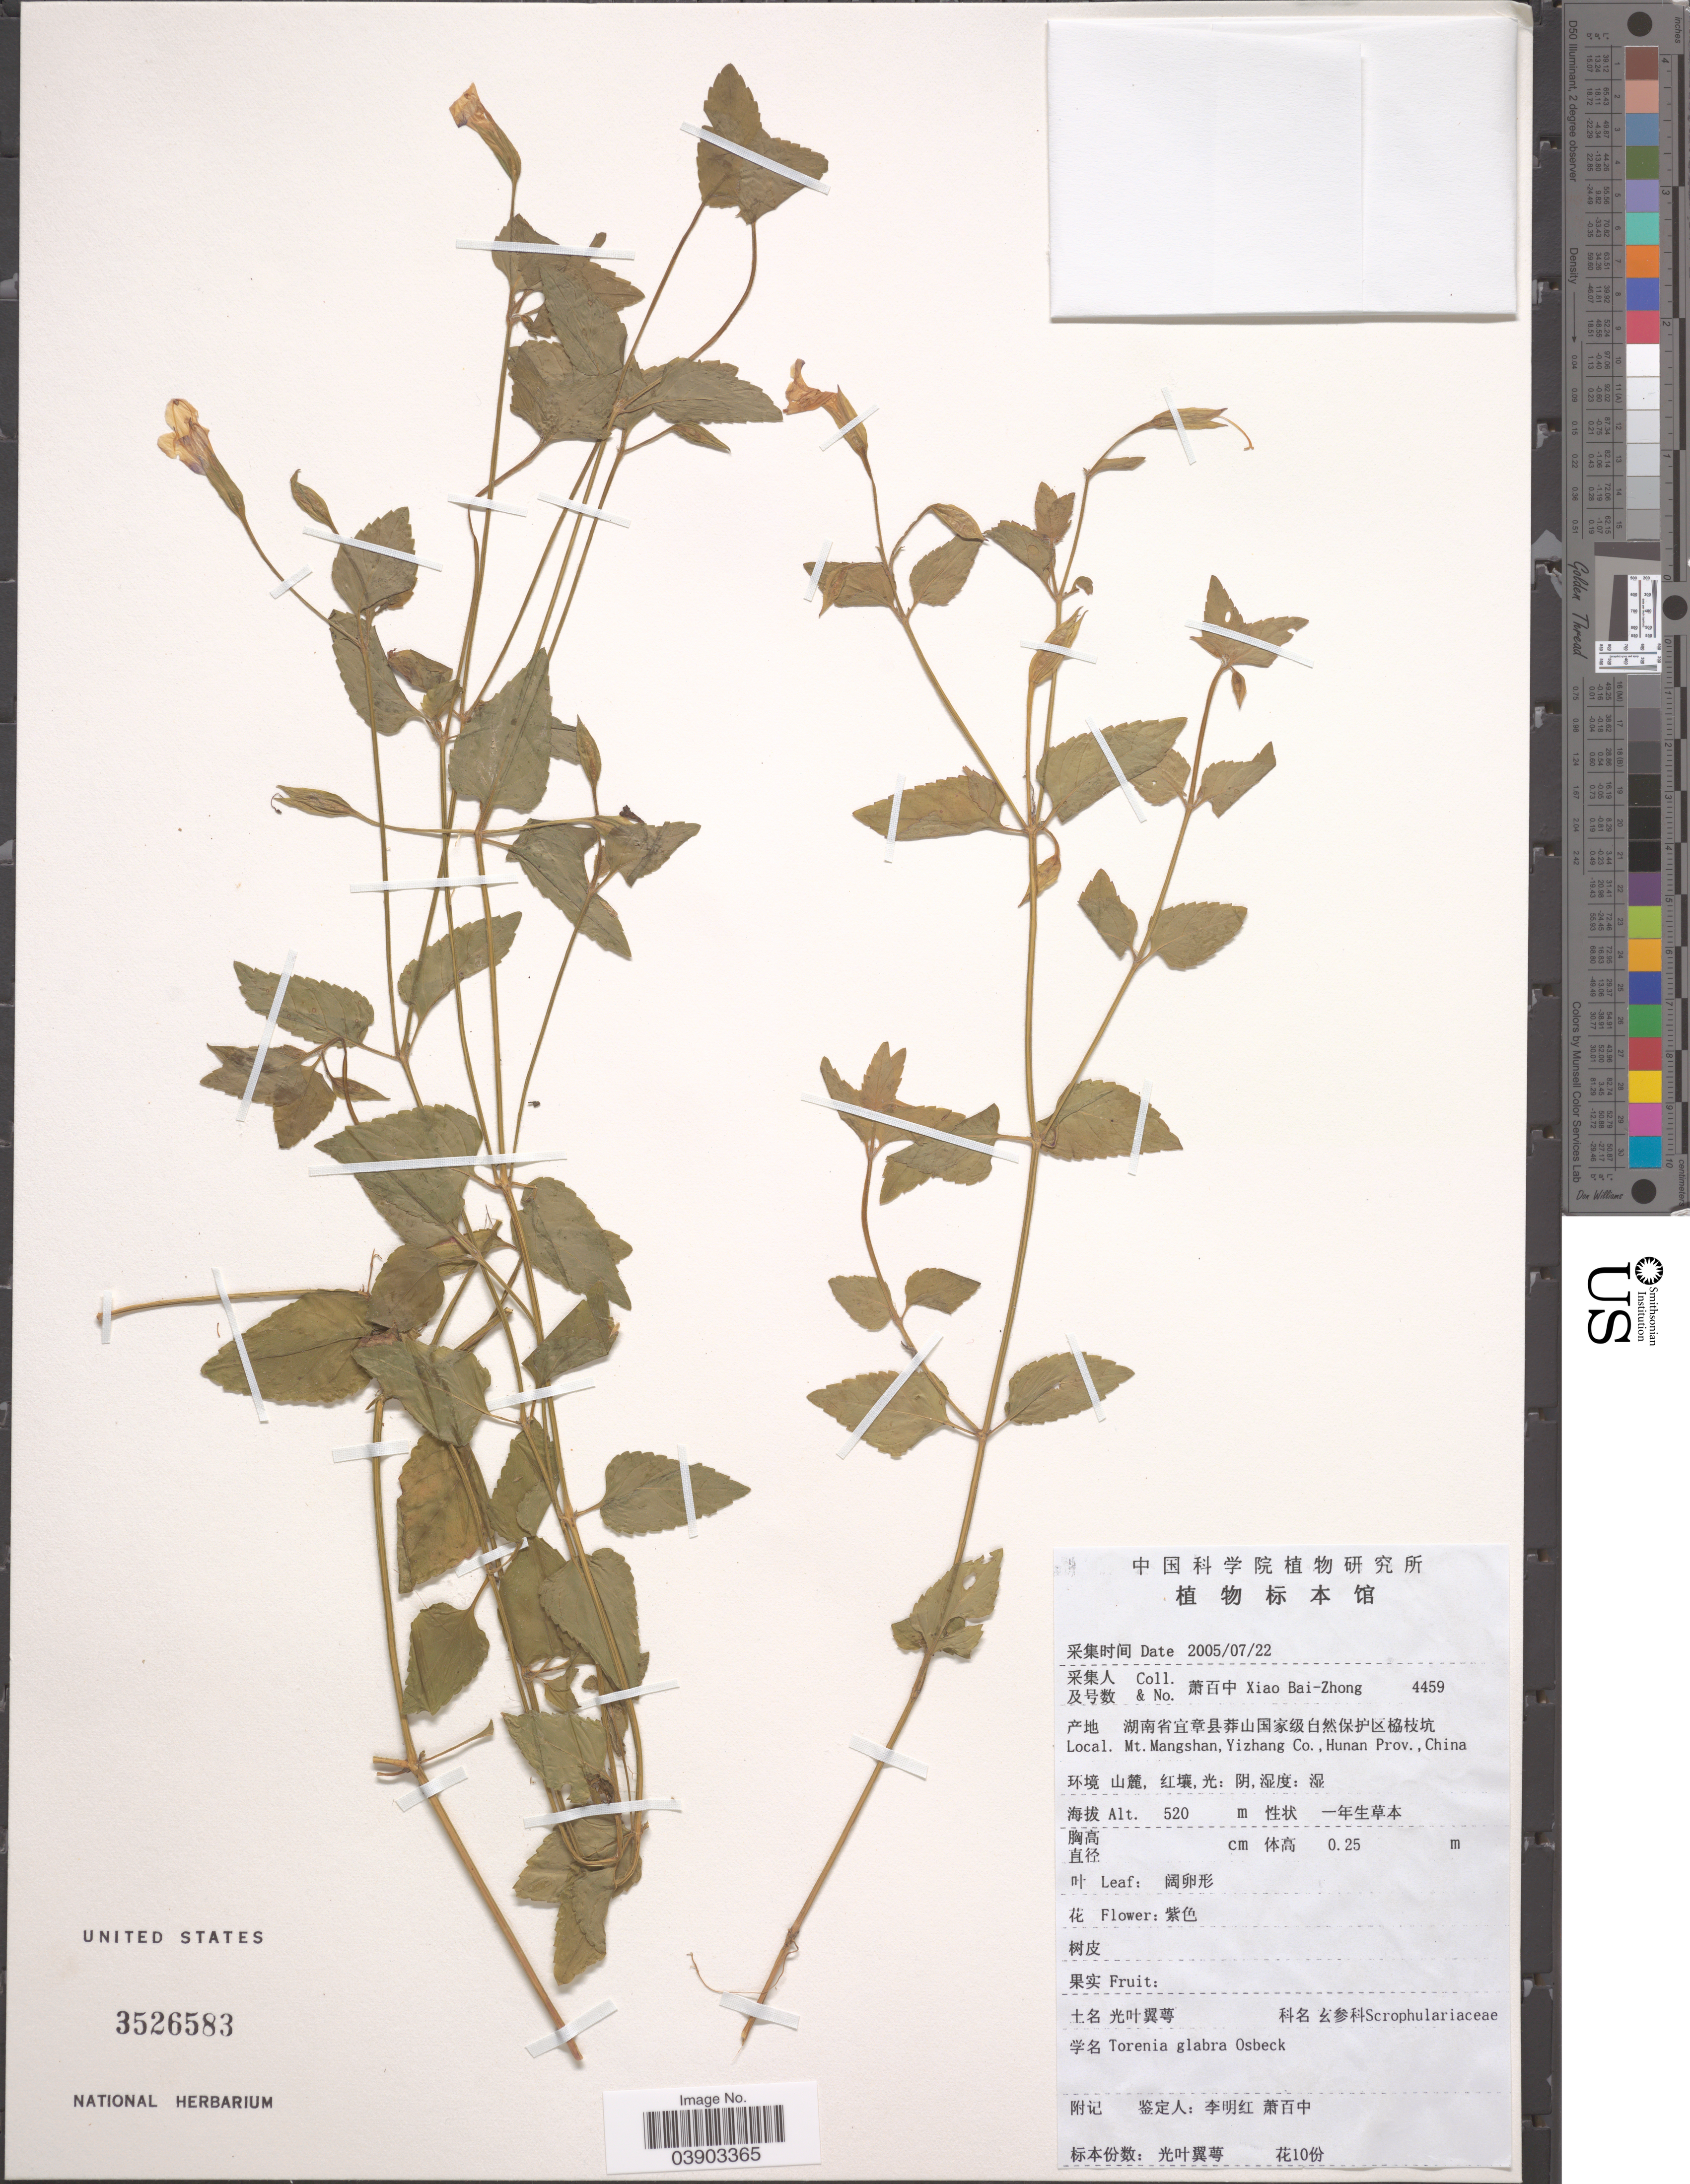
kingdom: Plantae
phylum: Tracheophyta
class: Magnoliopsida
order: Lamiales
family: Linderniaceae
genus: Torenia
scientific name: Torenia glabra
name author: Osbeck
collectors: B. Z. Xiao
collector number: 4459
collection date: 2005-07-22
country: China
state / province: Hunan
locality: Mt. Mangshan, Yizhang Co.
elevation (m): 520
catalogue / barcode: US 3526583